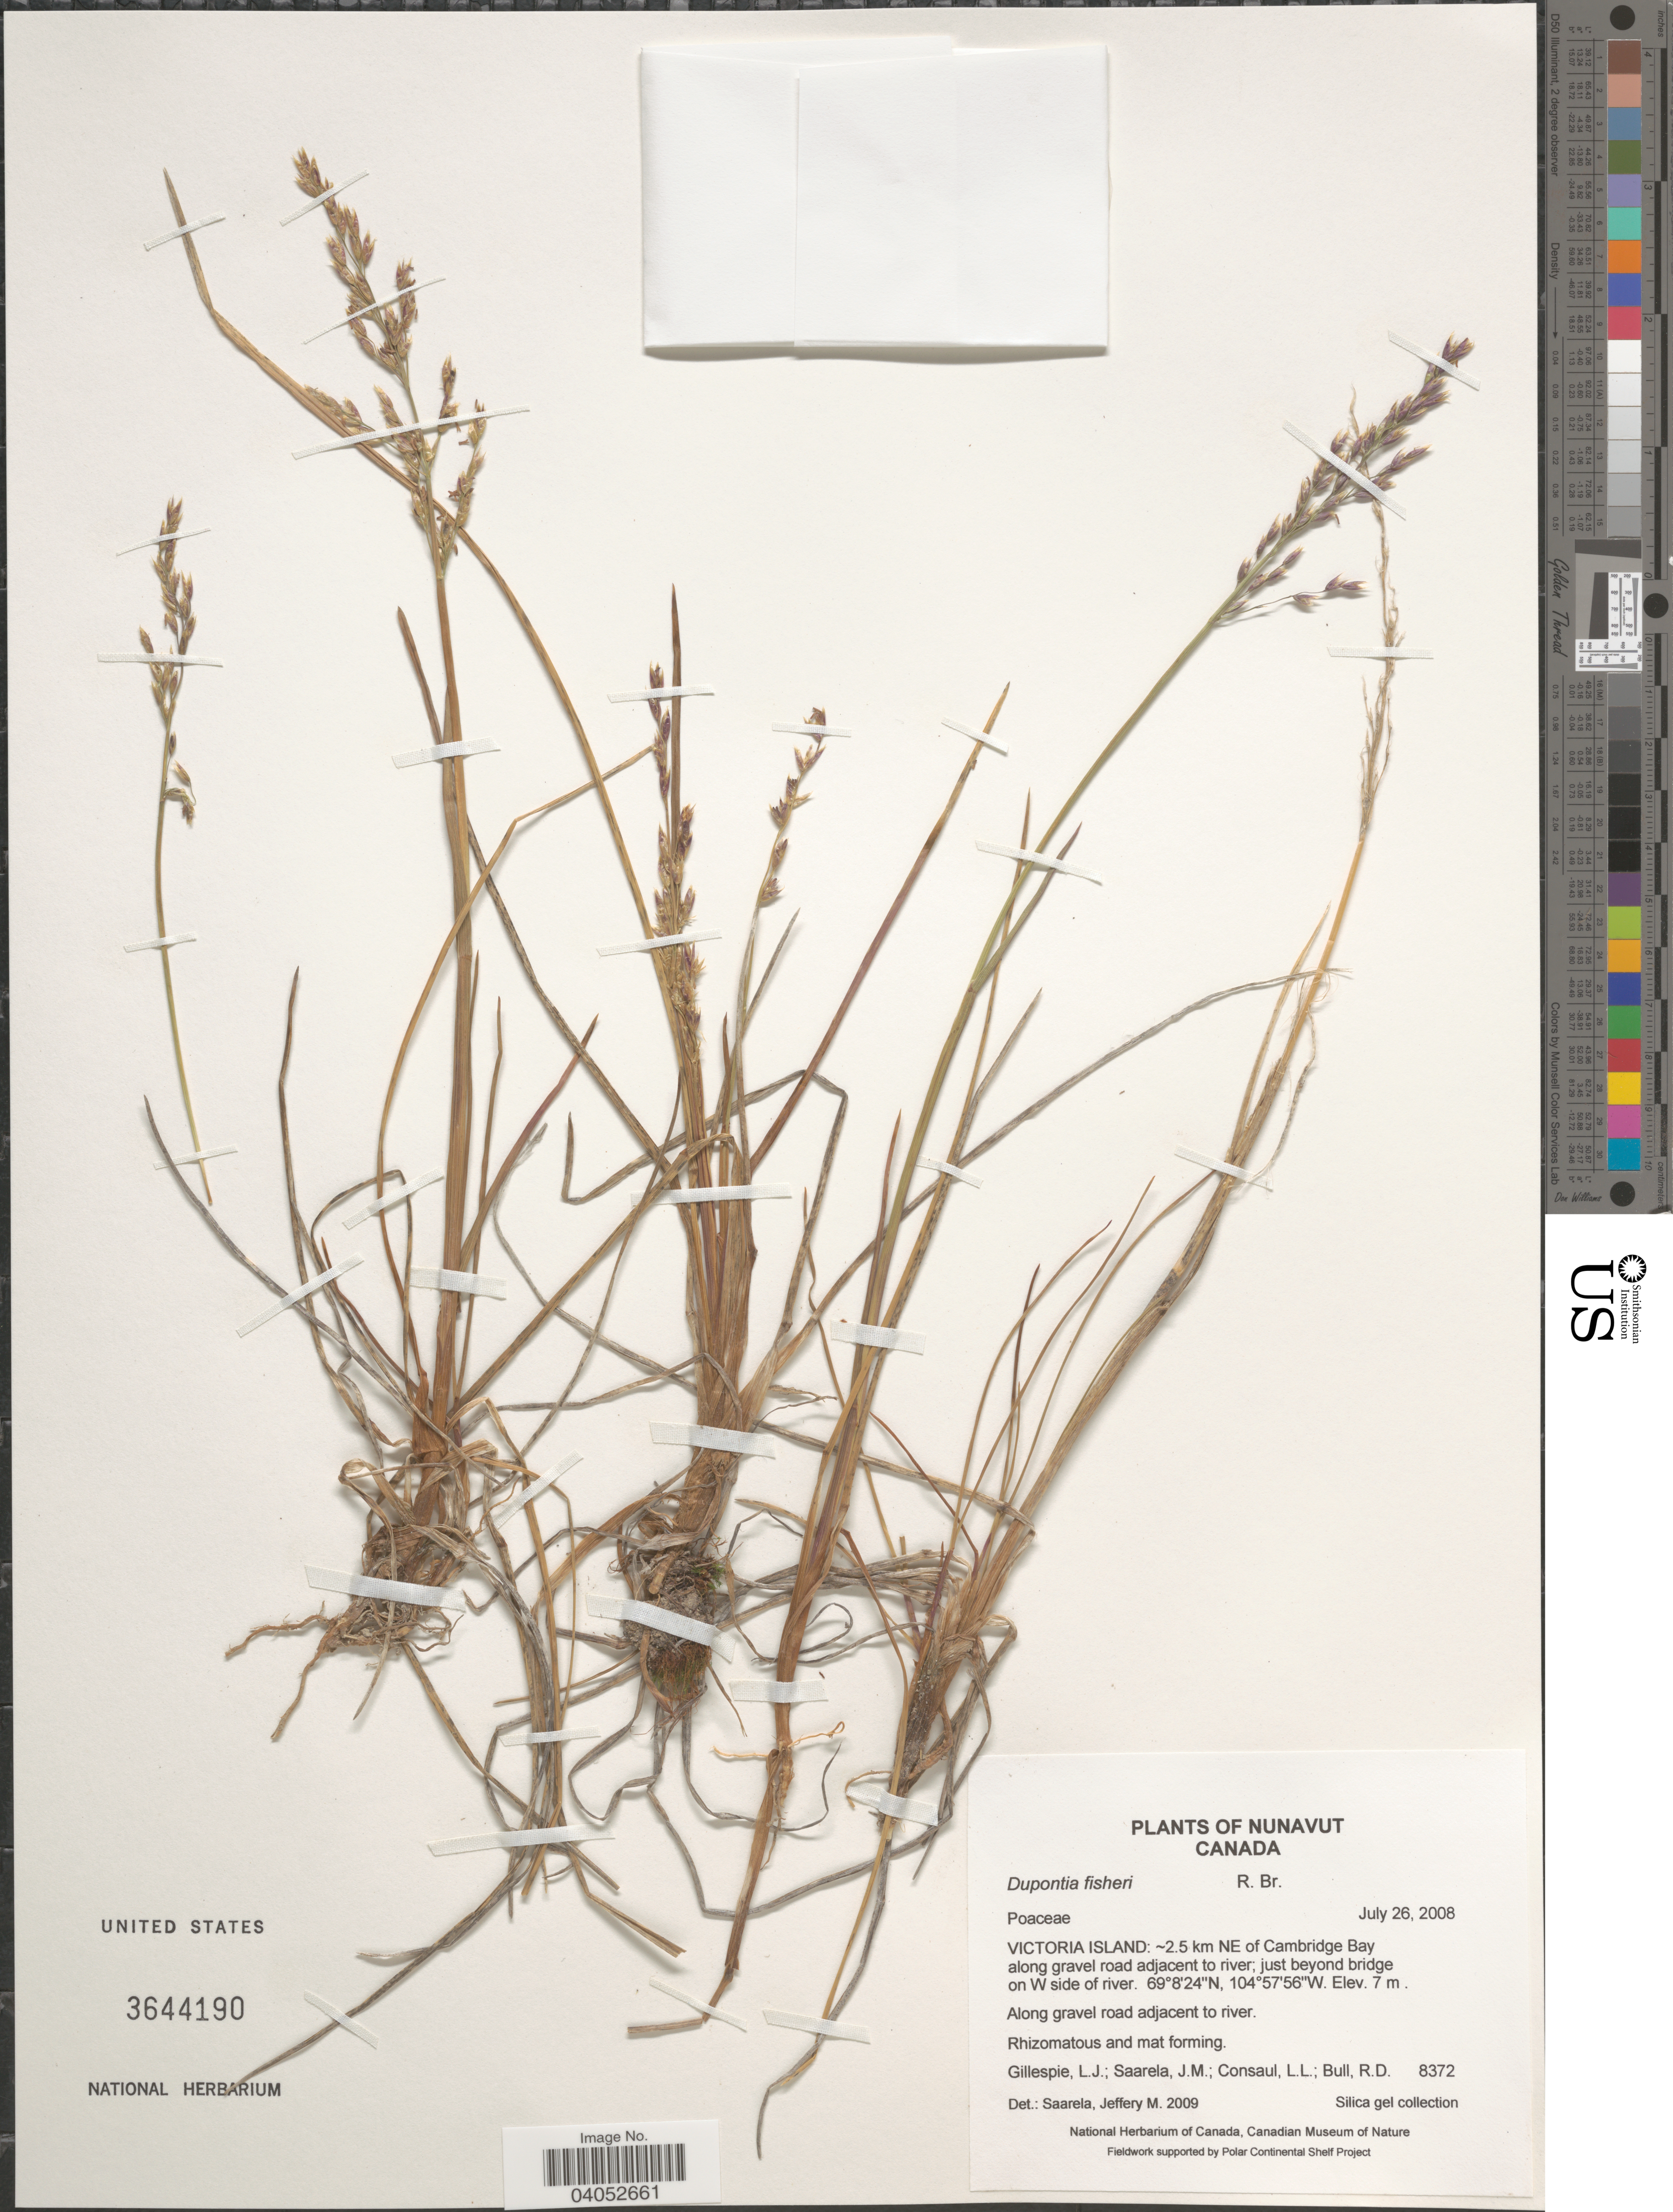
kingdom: Plantae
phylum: Tracheophyta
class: Liliopsida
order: Poales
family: Poaceae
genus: Dupontia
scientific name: Dupontia micrantha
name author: Holm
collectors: L. Gillespie, J. Saarela, L. Consaul & R. Bull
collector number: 8372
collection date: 2008-07-26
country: Canada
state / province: Nunavut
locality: Victoria Island: ~2.5 km NE of Cambridge Bay along gravel road adjacent to river; just beyond bridge on W side of river.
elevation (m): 7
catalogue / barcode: US 3664190